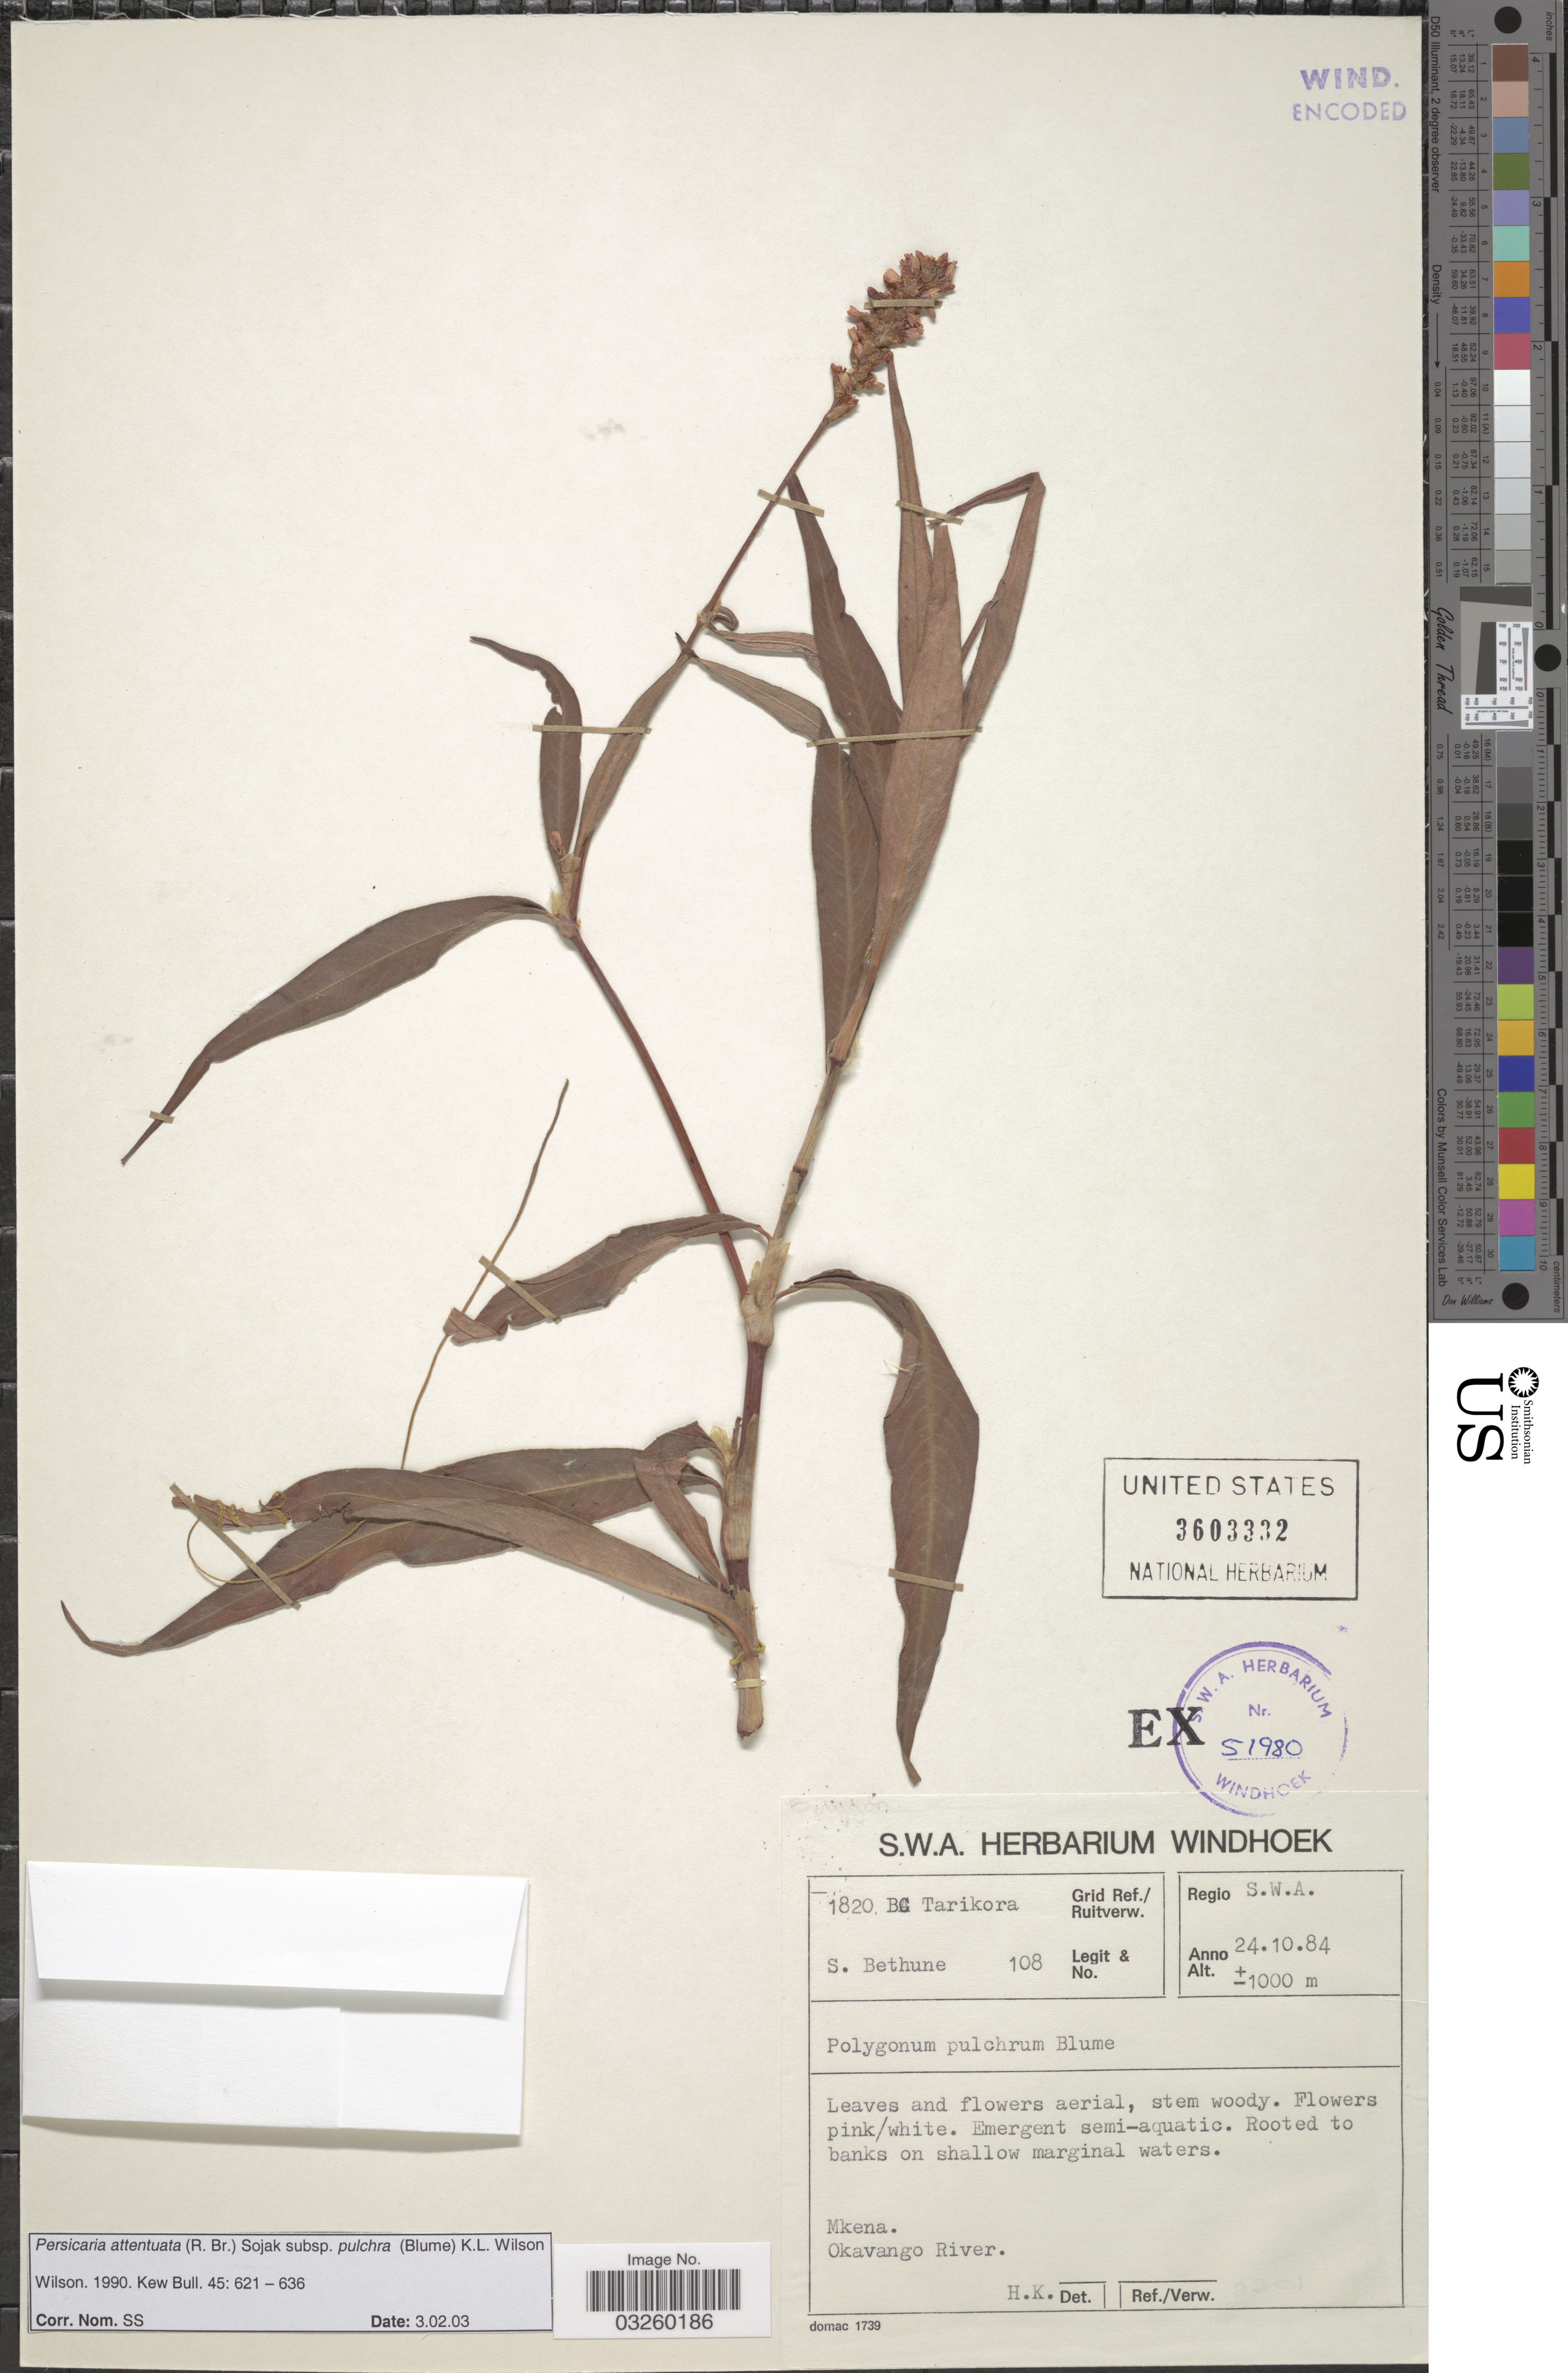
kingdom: Plantae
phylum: Tracheophyta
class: Magnoliopsida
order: Caryophyllales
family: Polygonaceae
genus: Polygonum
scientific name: Polygonum pulchrum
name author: Blume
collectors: S. Bethune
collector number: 108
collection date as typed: Transcribed d/m/y: 24/10/84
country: Namibia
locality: Grid. Ref./Ruitverw. 1820 BC Tarikora. Regio S.W.A. Mkena. Okavango River.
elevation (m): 1000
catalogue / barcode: US 3603332